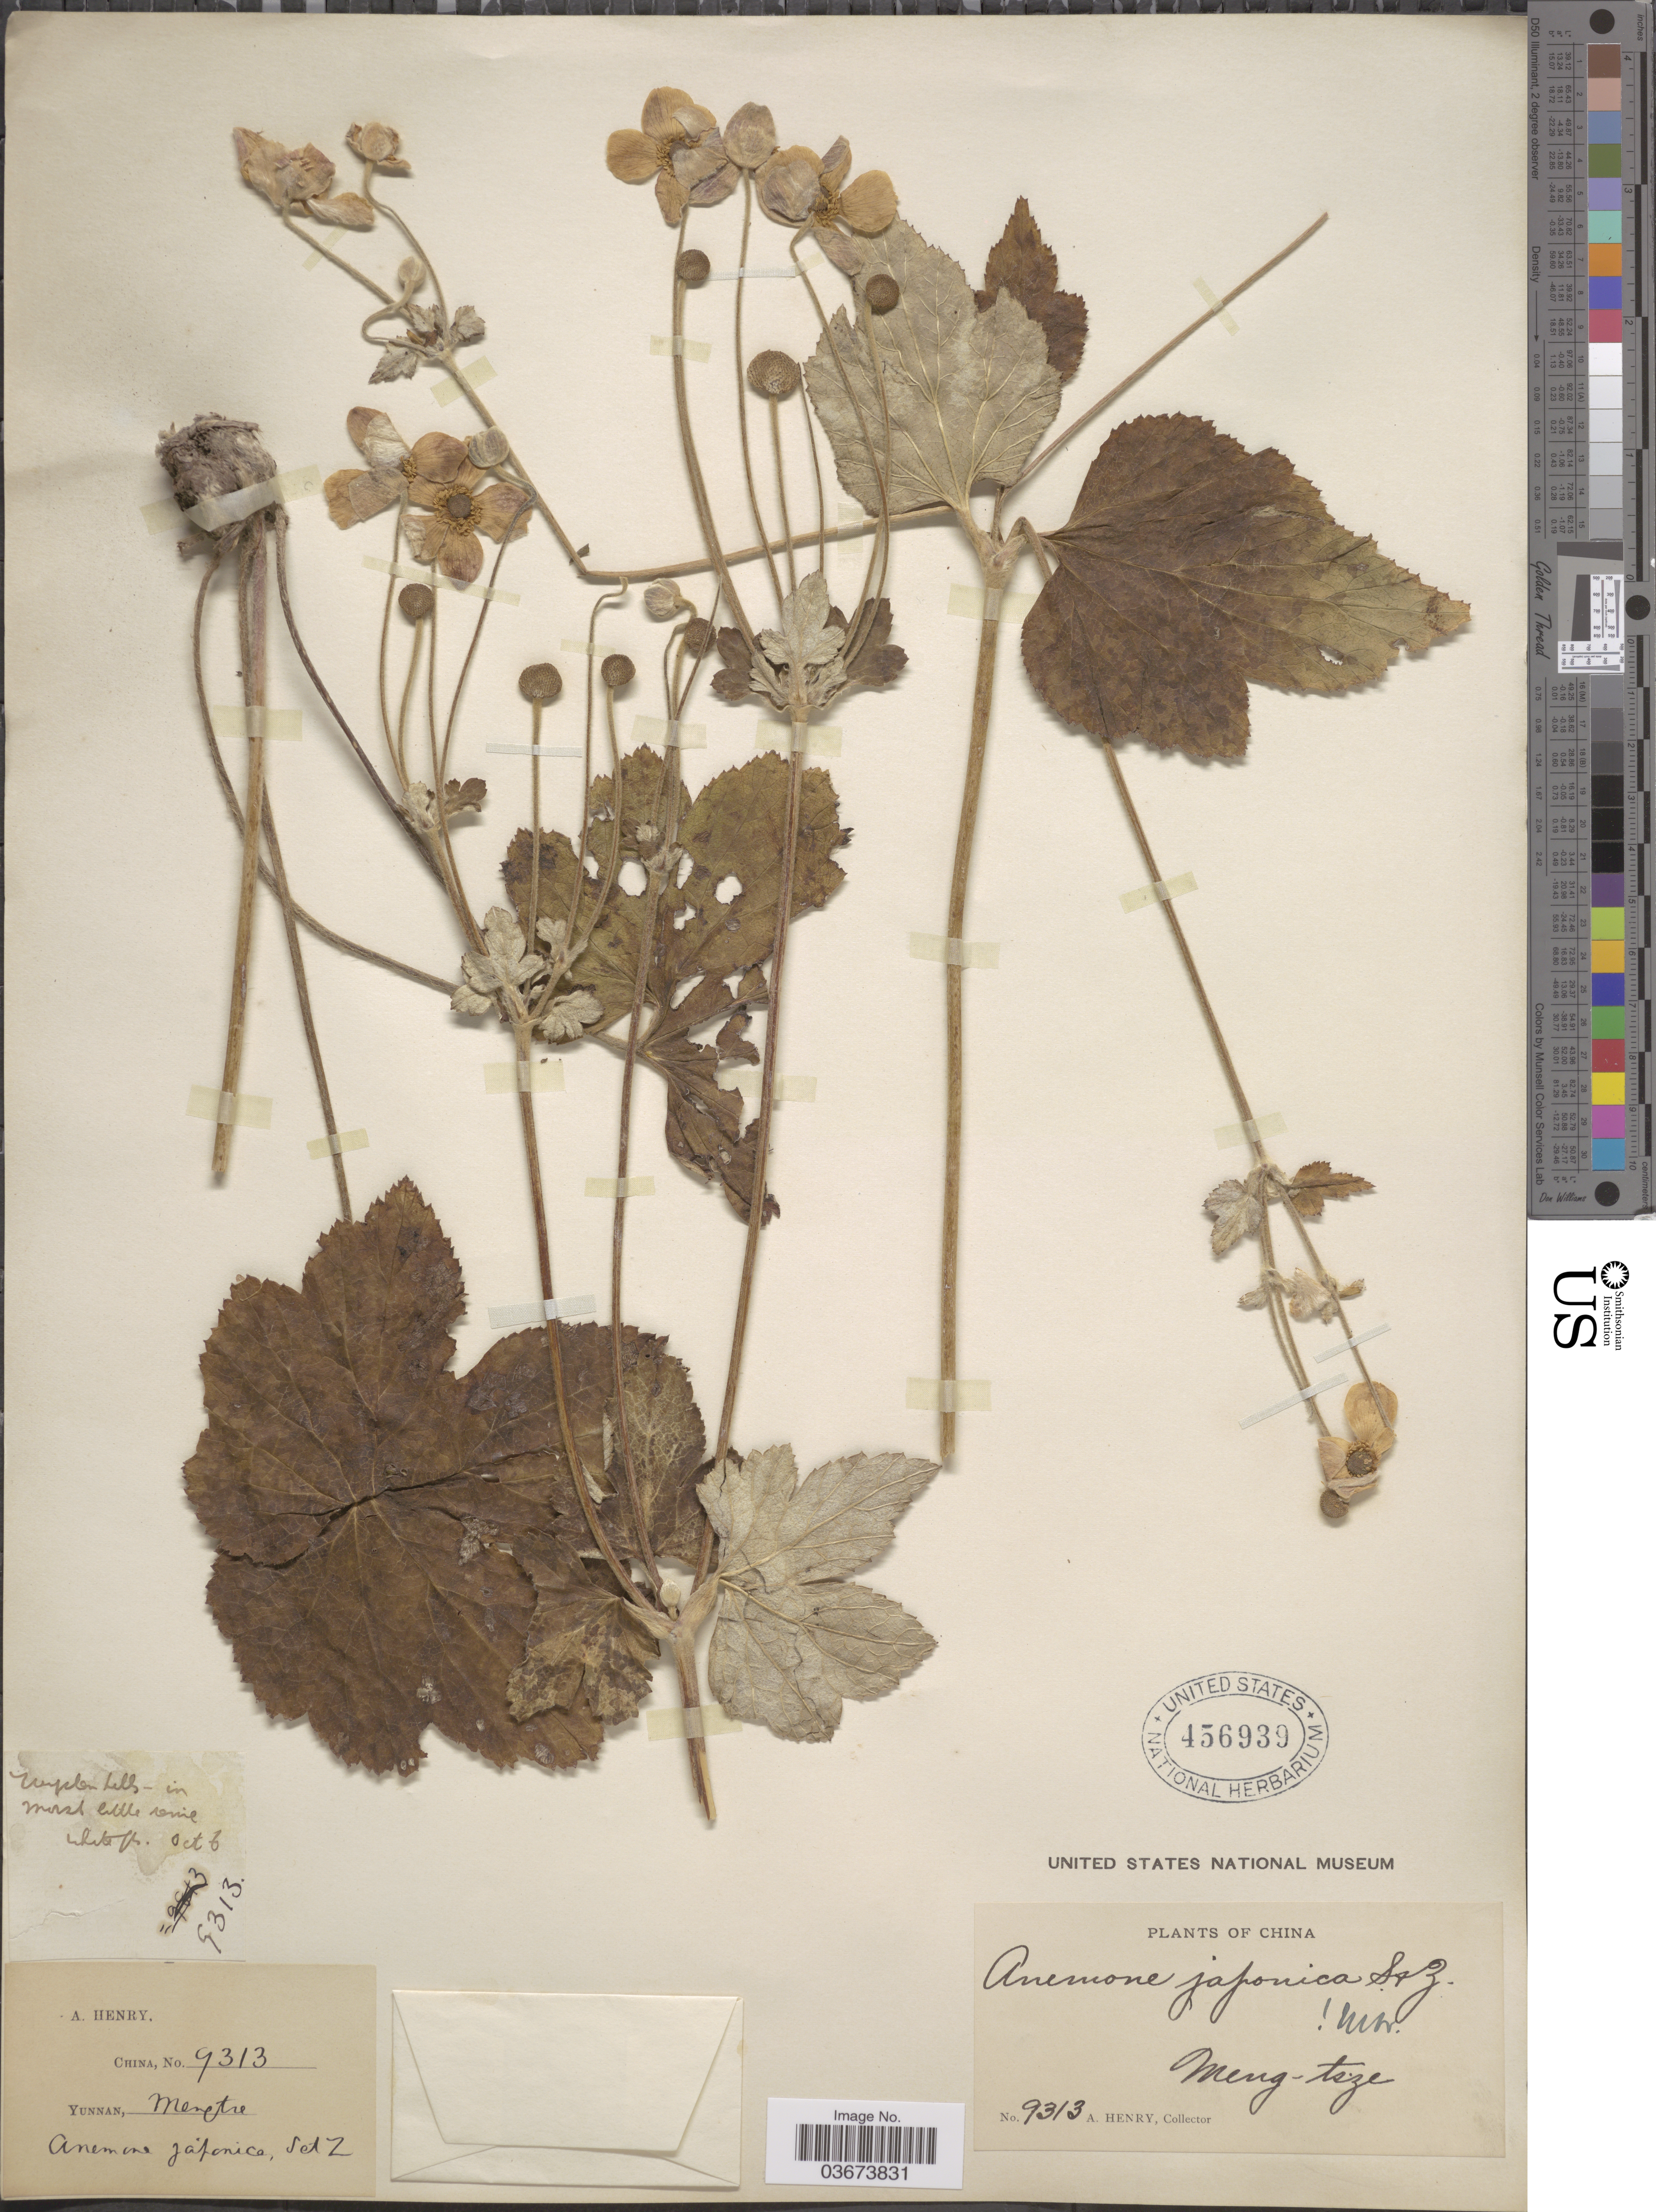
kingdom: Plantae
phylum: Tracheophyta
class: Magnoliopsida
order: Ranunculales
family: Ranunculaceae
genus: Anemone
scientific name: Anemone japonica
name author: Houtt.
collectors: A. Henry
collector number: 9313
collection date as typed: Transcribed d/m/y: /10/6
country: China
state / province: Yunnan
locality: Meng-tsze. Tungshan hills.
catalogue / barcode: US 456939